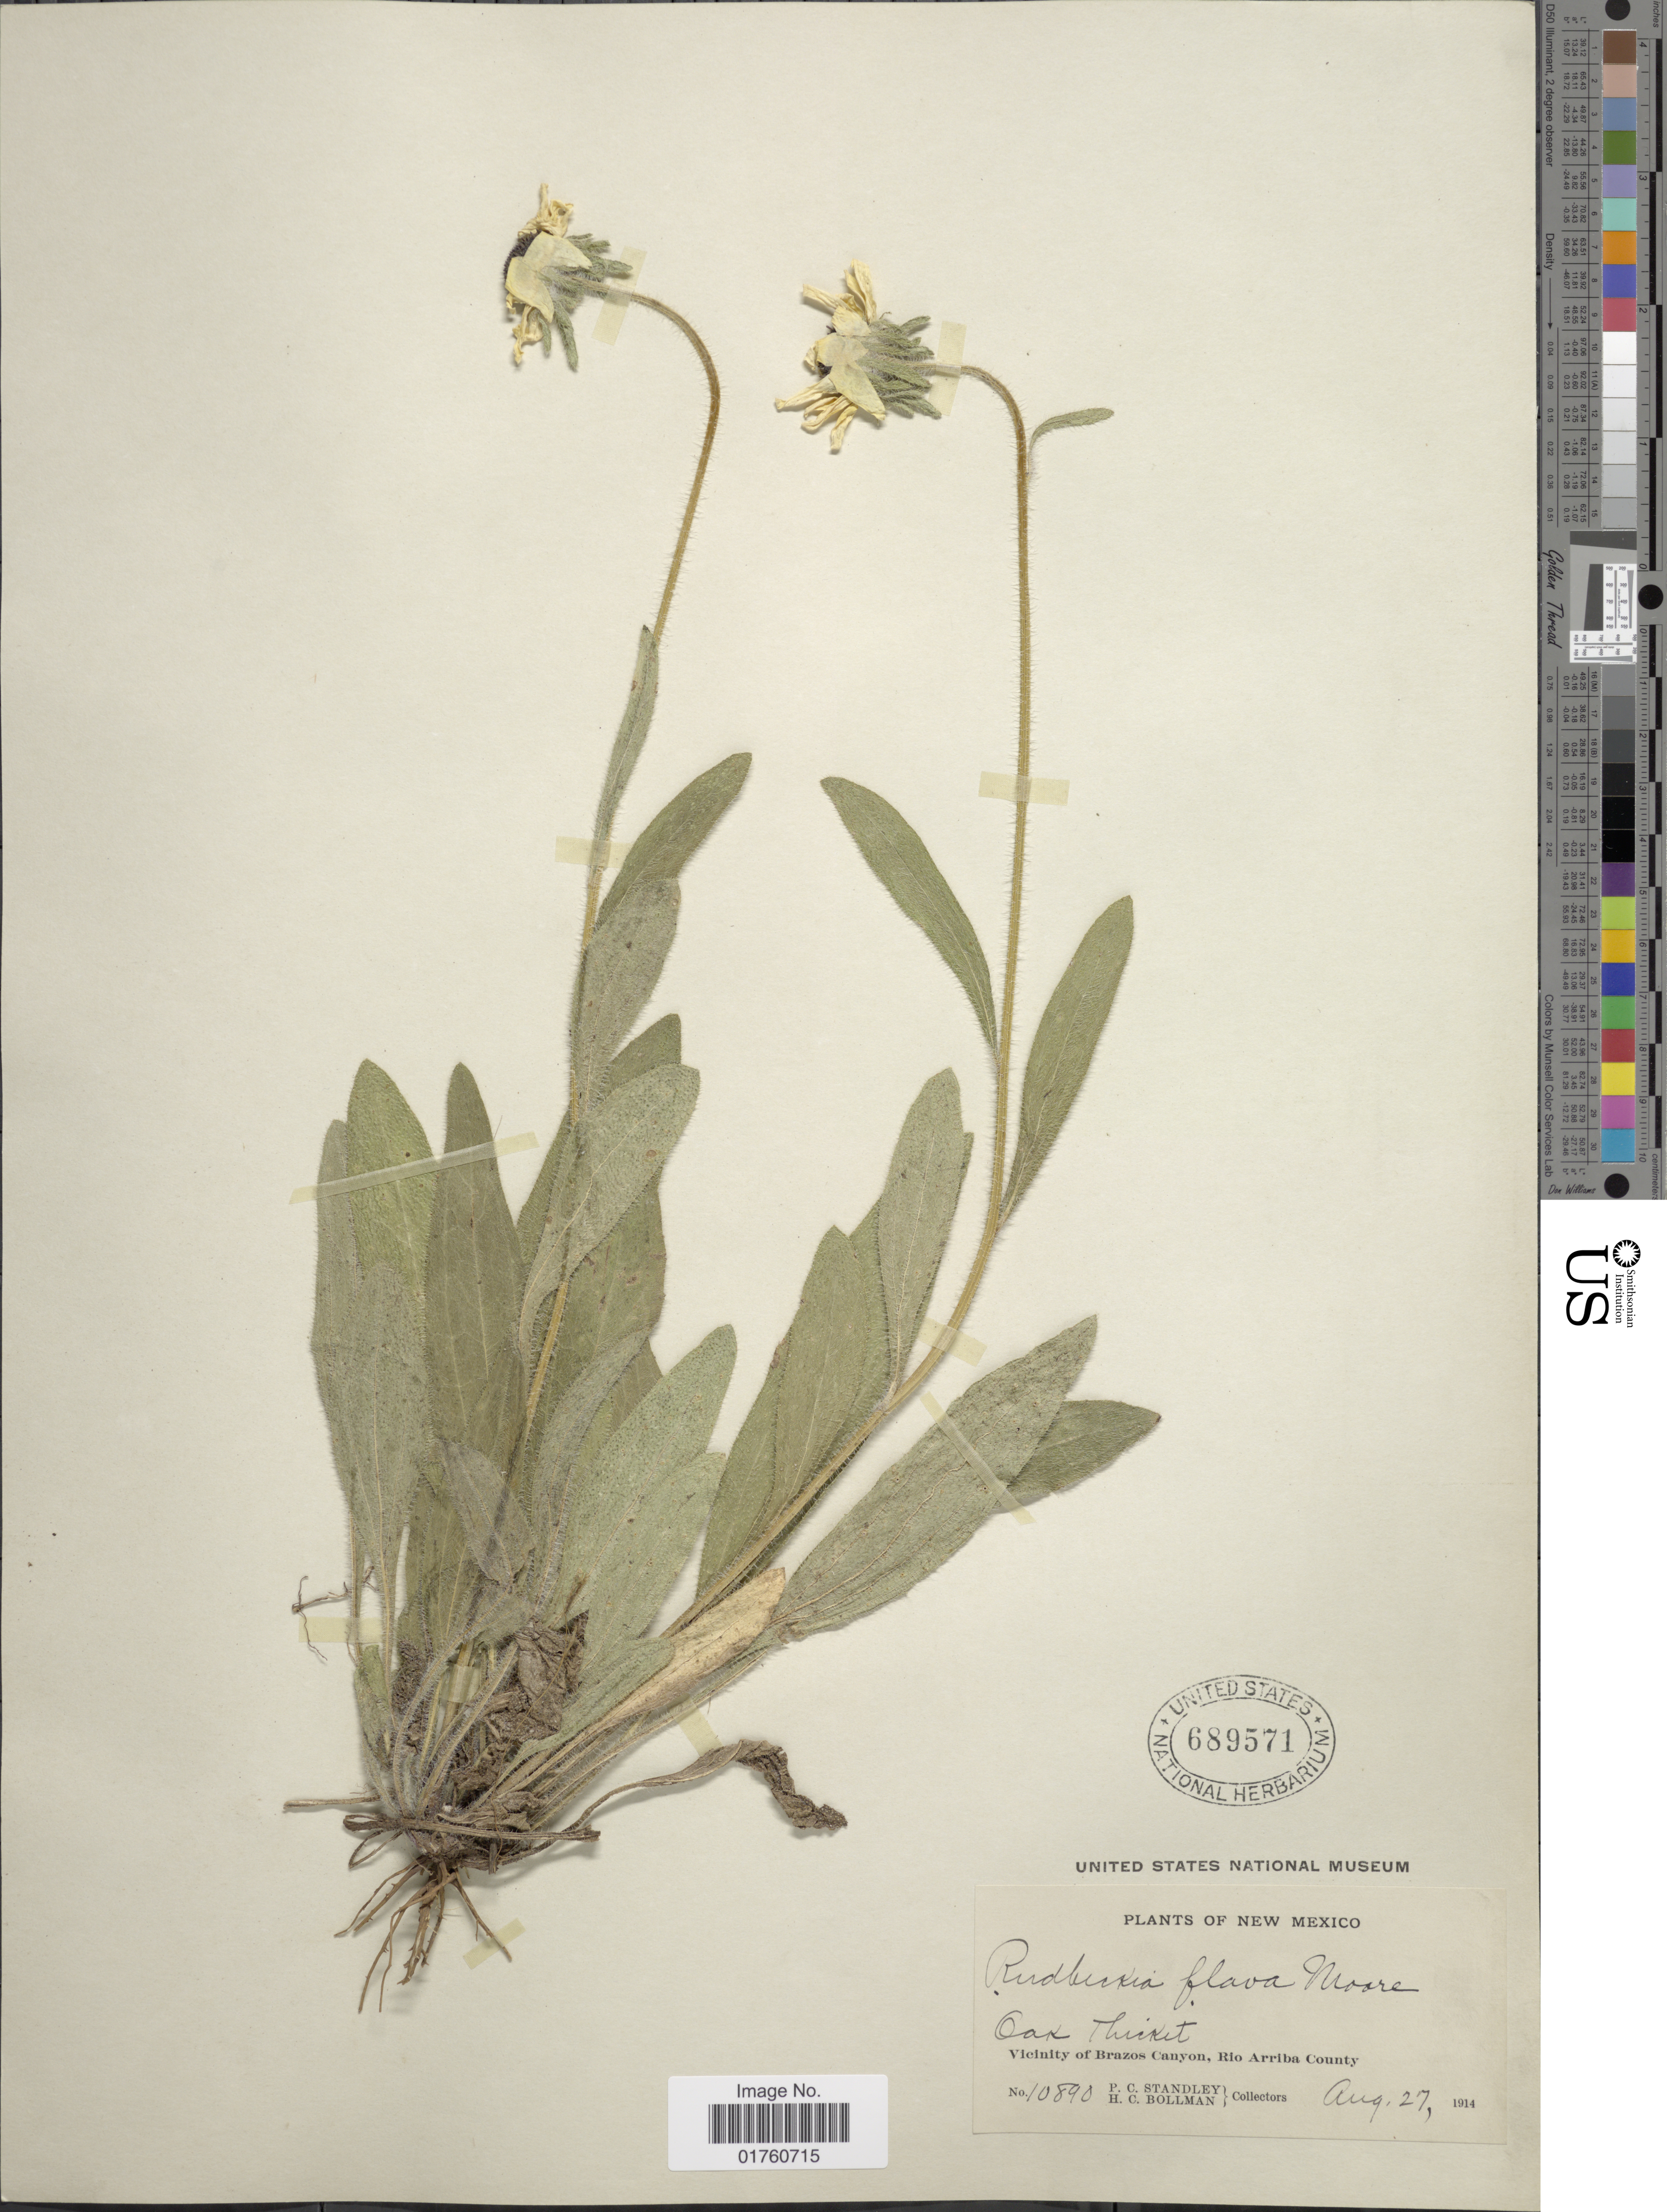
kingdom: Plantae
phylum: Tracheophyta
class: Magnoliopsida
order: Asterales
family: Asteraceae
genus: Rudbeckia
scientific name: Rudbeckia flava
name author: T.V. Moore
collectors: P. C. Standley & H. C. Bollman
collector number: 10890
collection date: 1914-08-27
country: United States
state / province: New Mexico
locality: Oak thicket, Vicinity of Brazos Canyon, Rio Arriba County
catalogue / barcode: US 689571